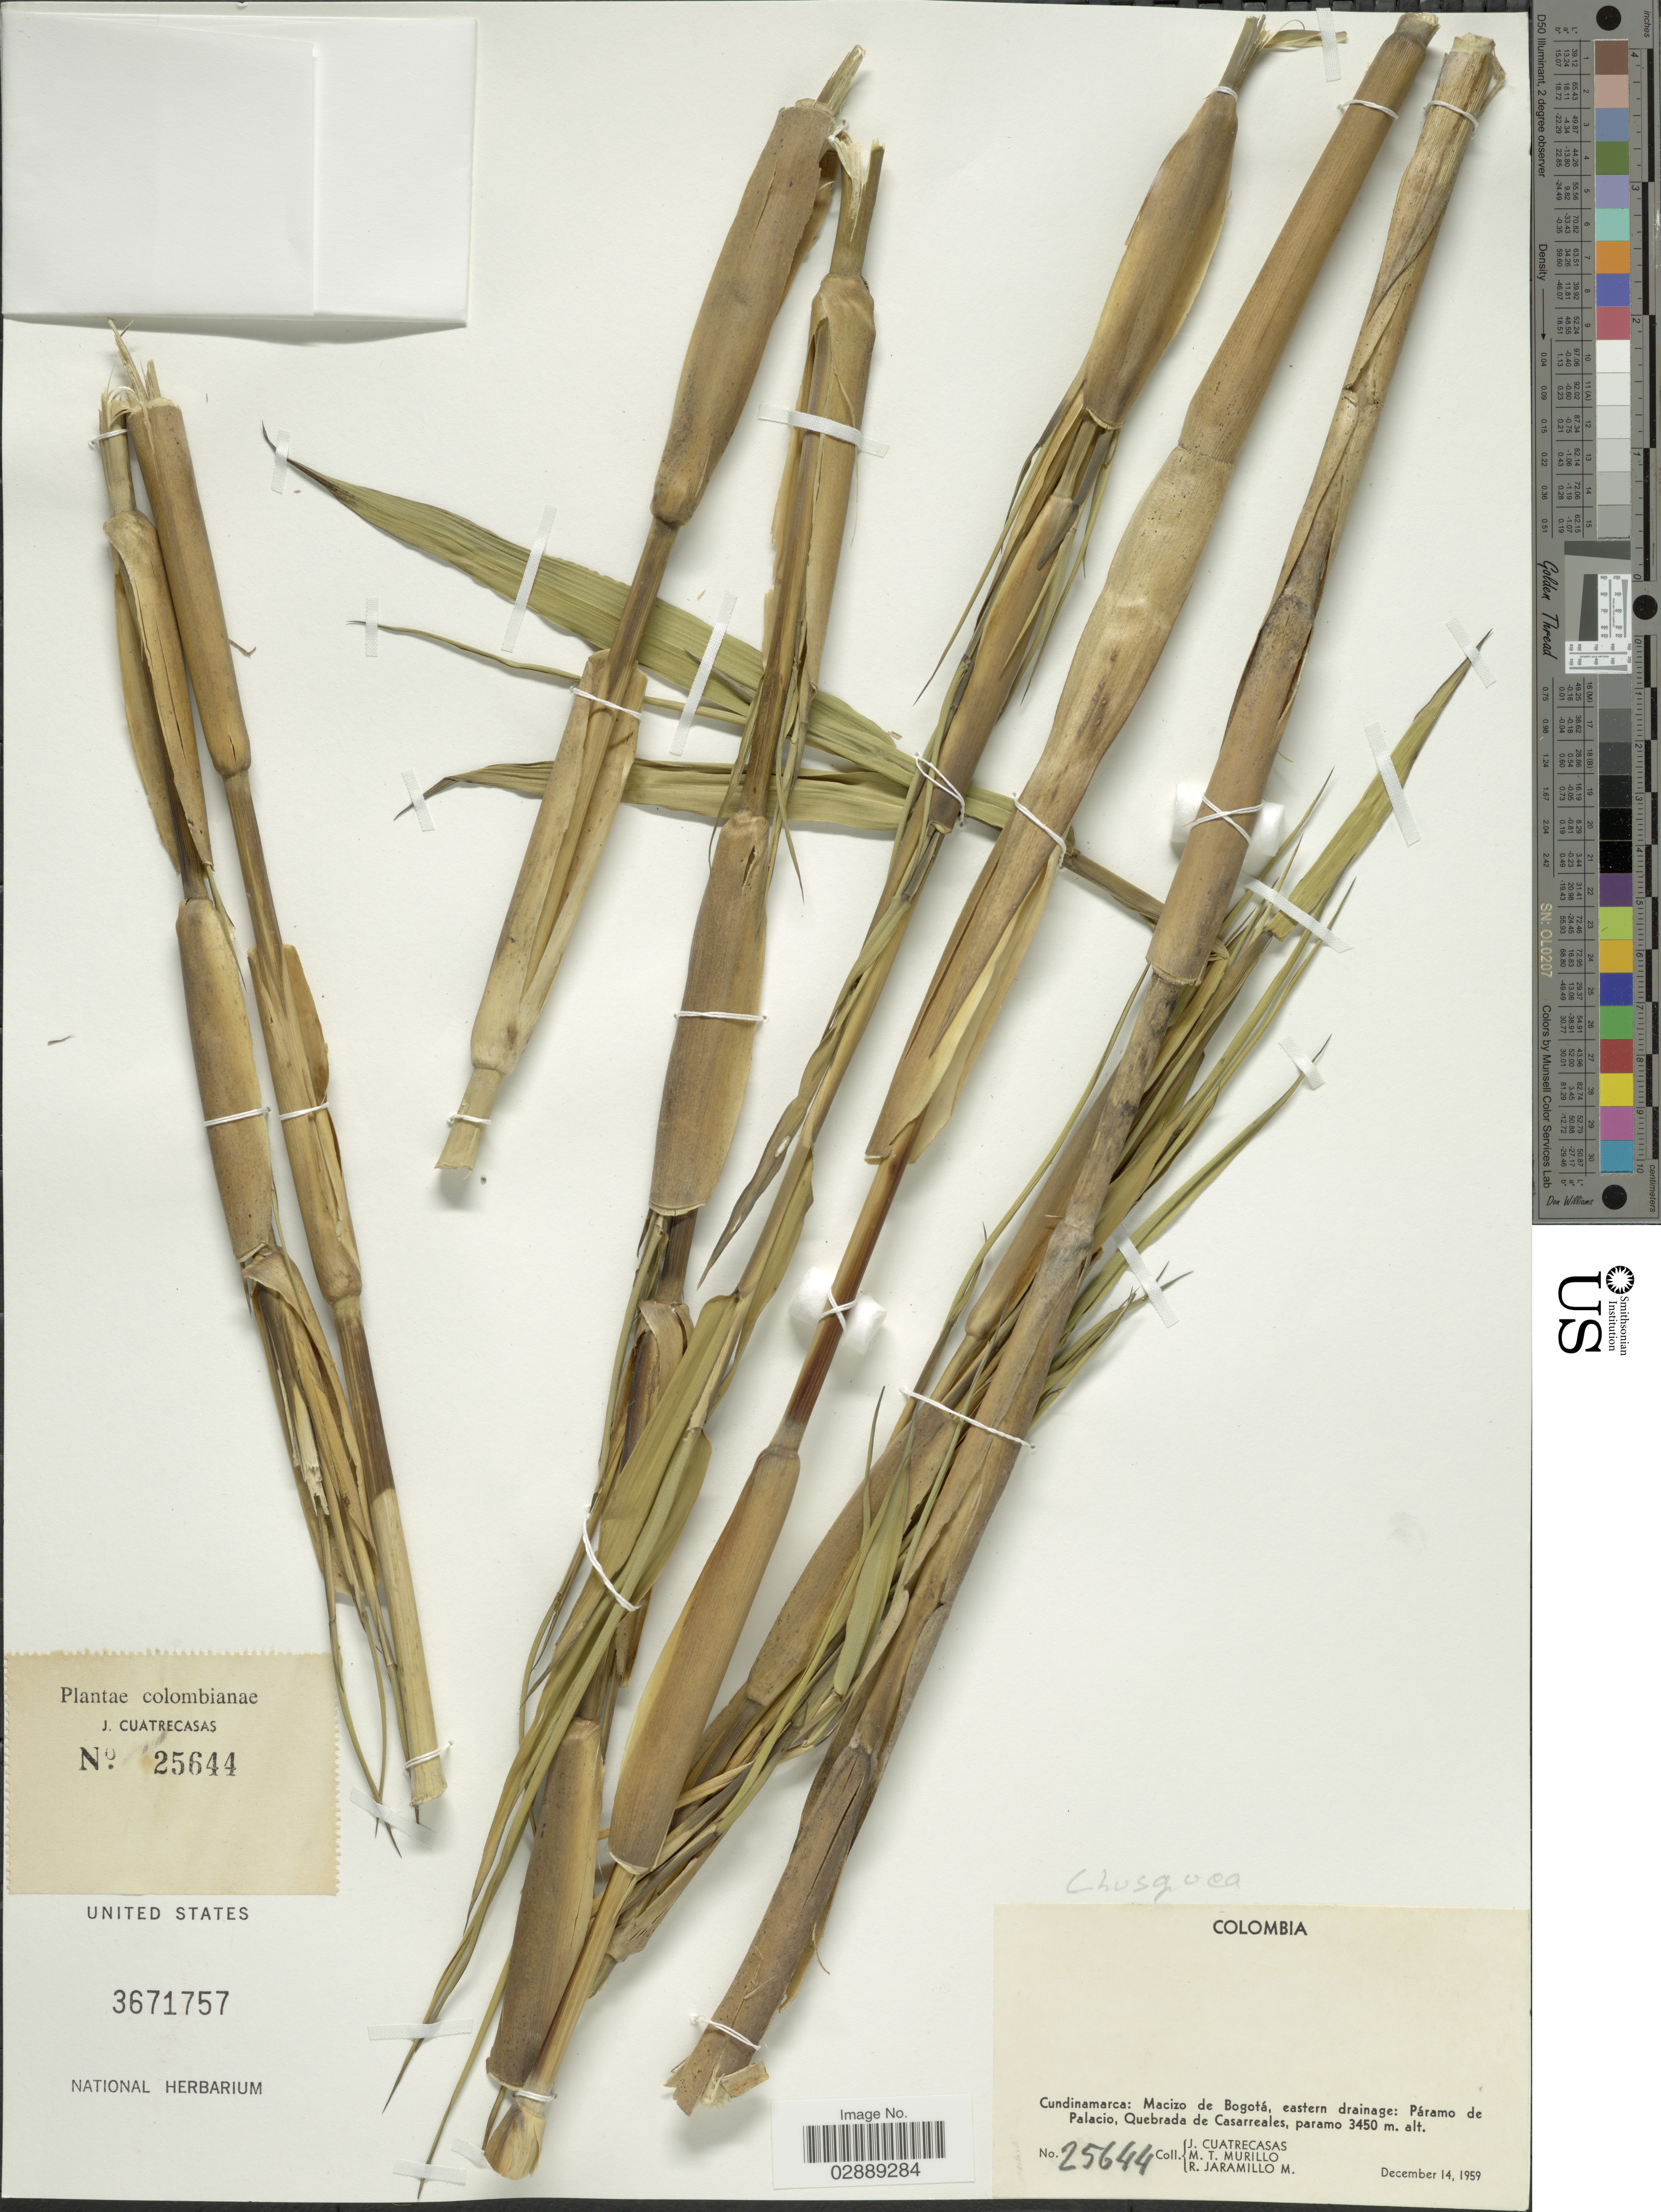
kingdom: Plantae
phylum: Tracheophyta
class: Liliopsida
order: Poales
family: Poaceae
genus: Chusquea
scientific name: Chusquea sp.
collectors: J. Cuatrecasas, M. Murillo & R. Jaramillo M.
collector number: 25644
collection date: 1959-12-14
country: Colombia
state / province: Cundinamarca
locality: Macizo de Bogotá, eastern drainage: Páramo de Palacio, Quebrada de Casarreales.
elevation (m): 3450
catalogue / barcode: US 3671757